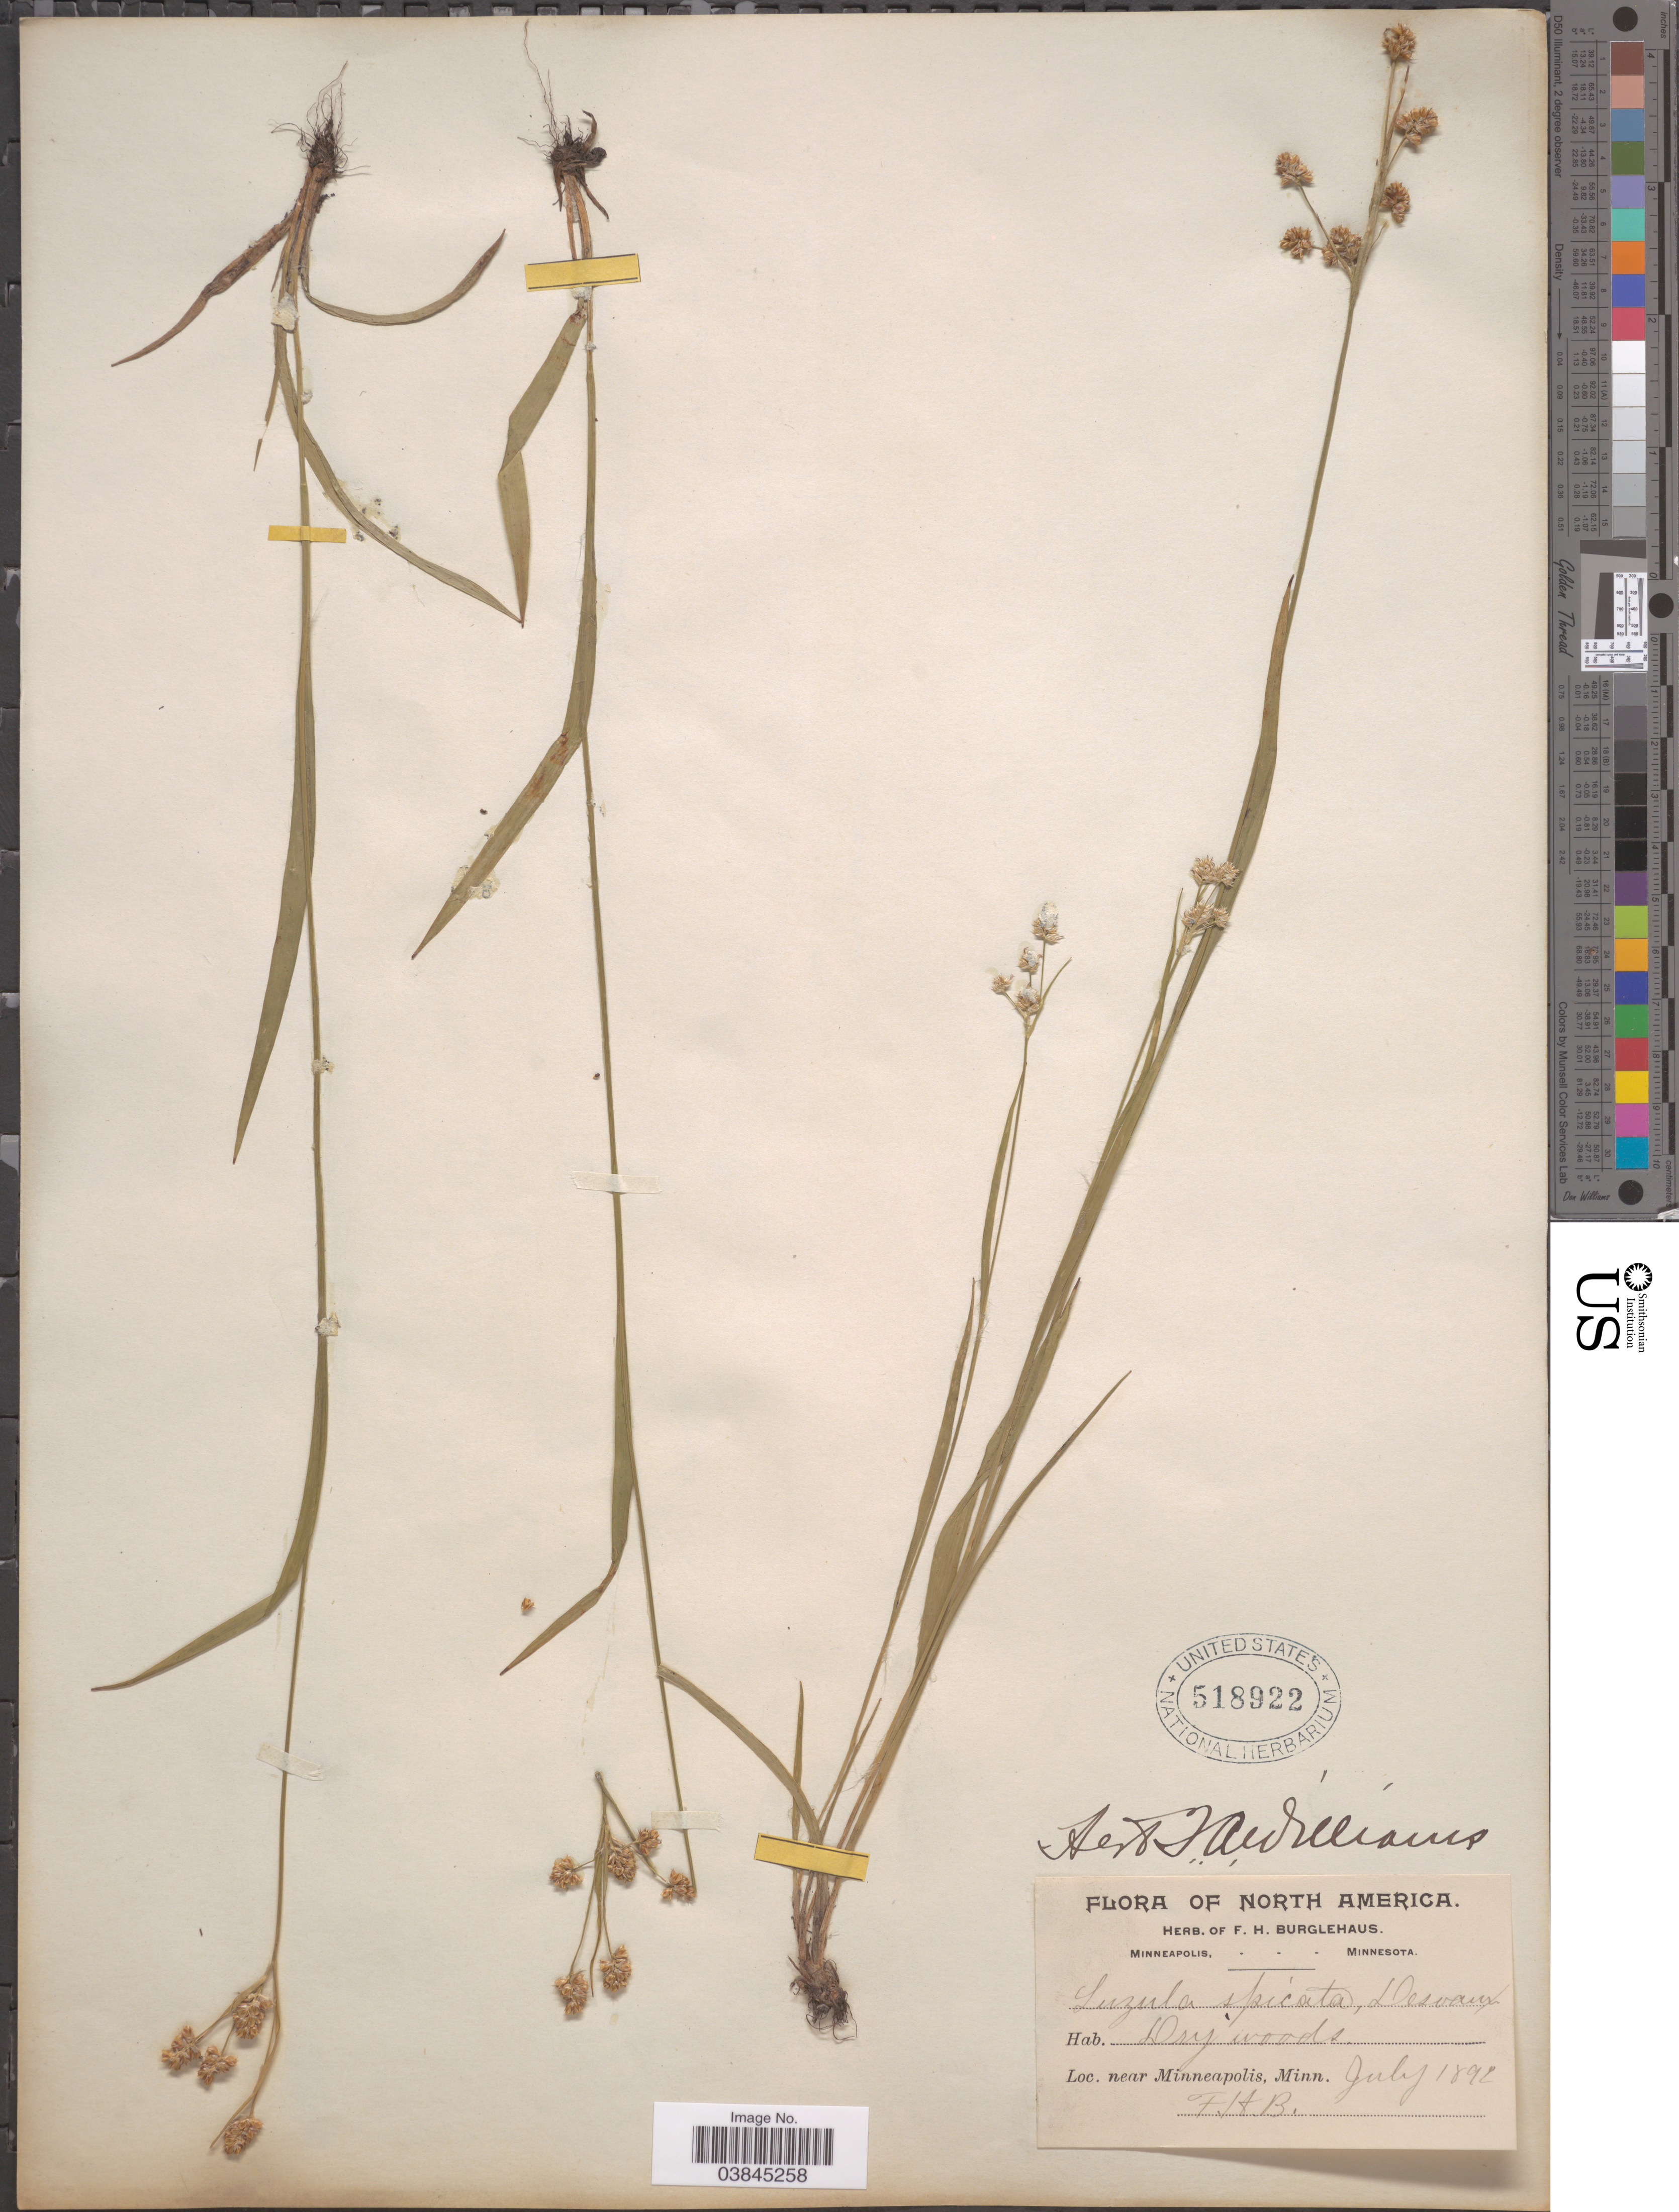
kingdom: Plantae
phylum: Tracheophyta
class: Liliopsida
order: Poales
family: Juncaceae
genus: Luzula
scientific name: Luzula campestris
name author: (L.) DC.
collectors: F. Burglehaus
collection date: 1892-07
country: United States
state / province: Minnesota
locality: Near Minneapolis.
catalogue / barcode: US 518922